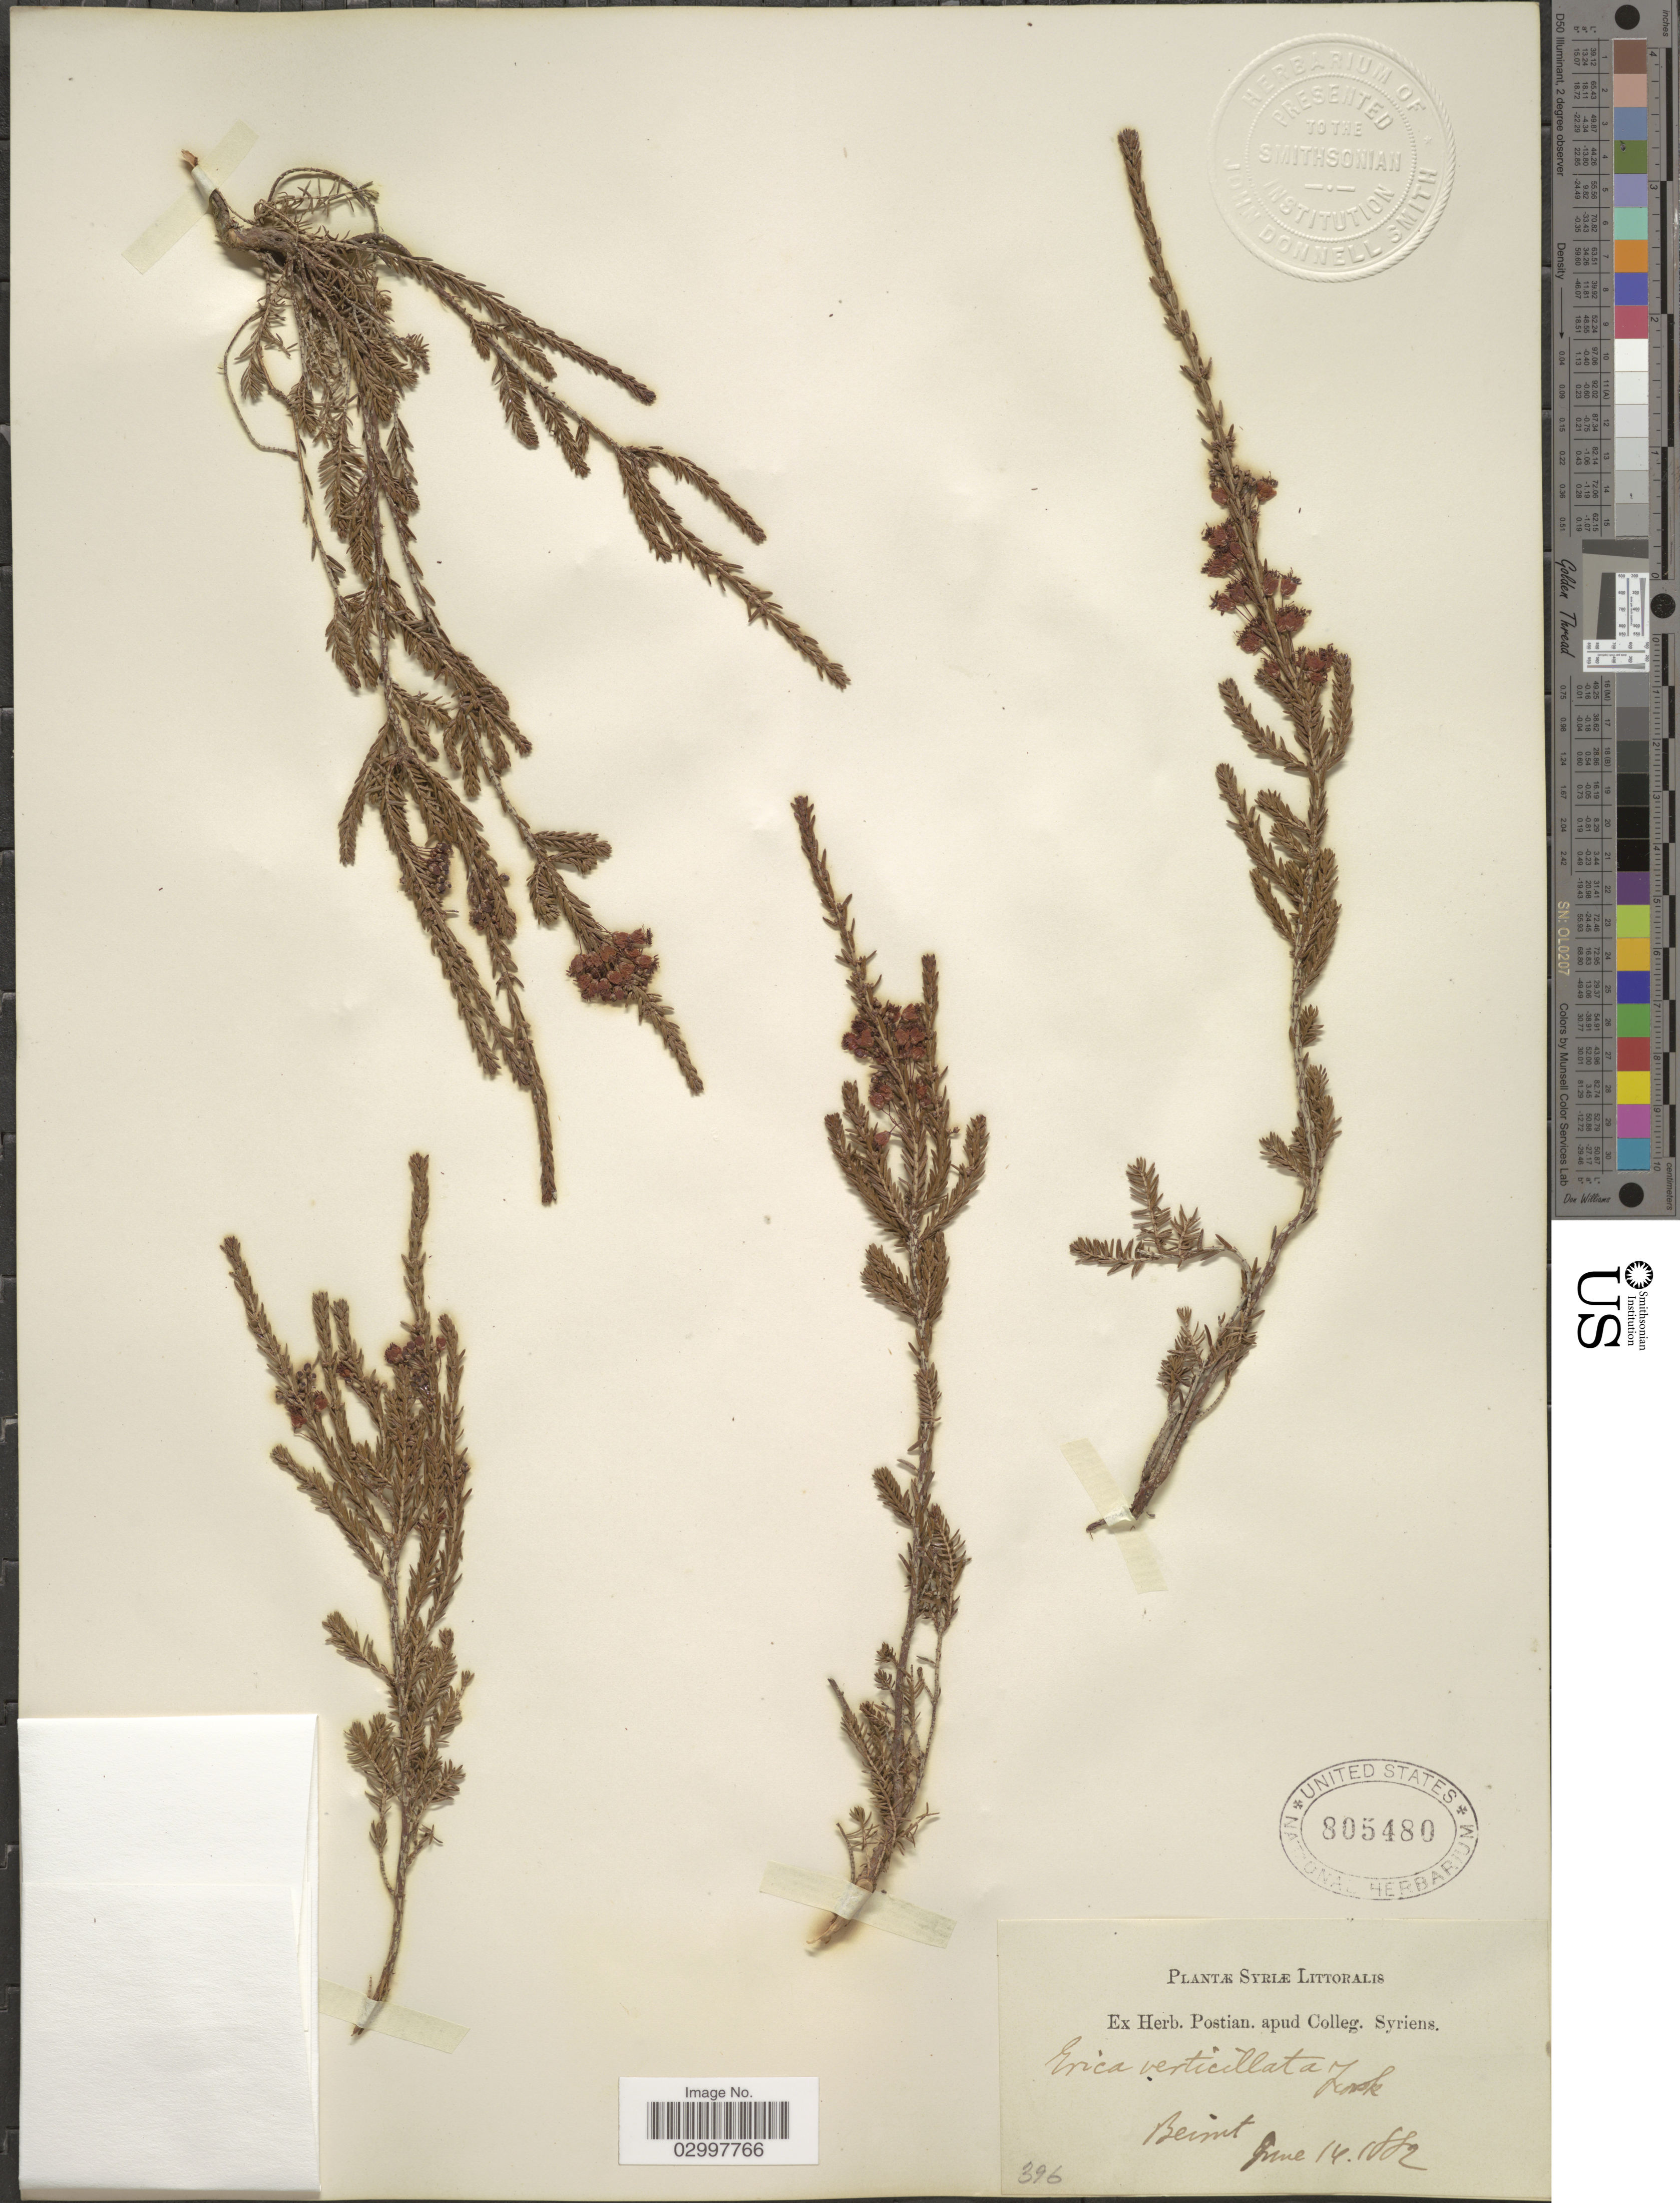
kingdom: Plantae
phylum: Tracheophyta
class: Magnoliopsida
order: Ericales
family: Ericaceae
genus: Erica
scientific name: Erica verticillata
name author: P.J. Bergius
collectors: ex herb. Postian. apud Colleg. Syriens. Protest. USE "Fannie P. A. Shepard" (10308853) AS PRIMARY COLLECTOR INSTEAD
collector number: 396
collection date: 1882-06-14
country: Lebanon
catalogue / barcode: US 805480